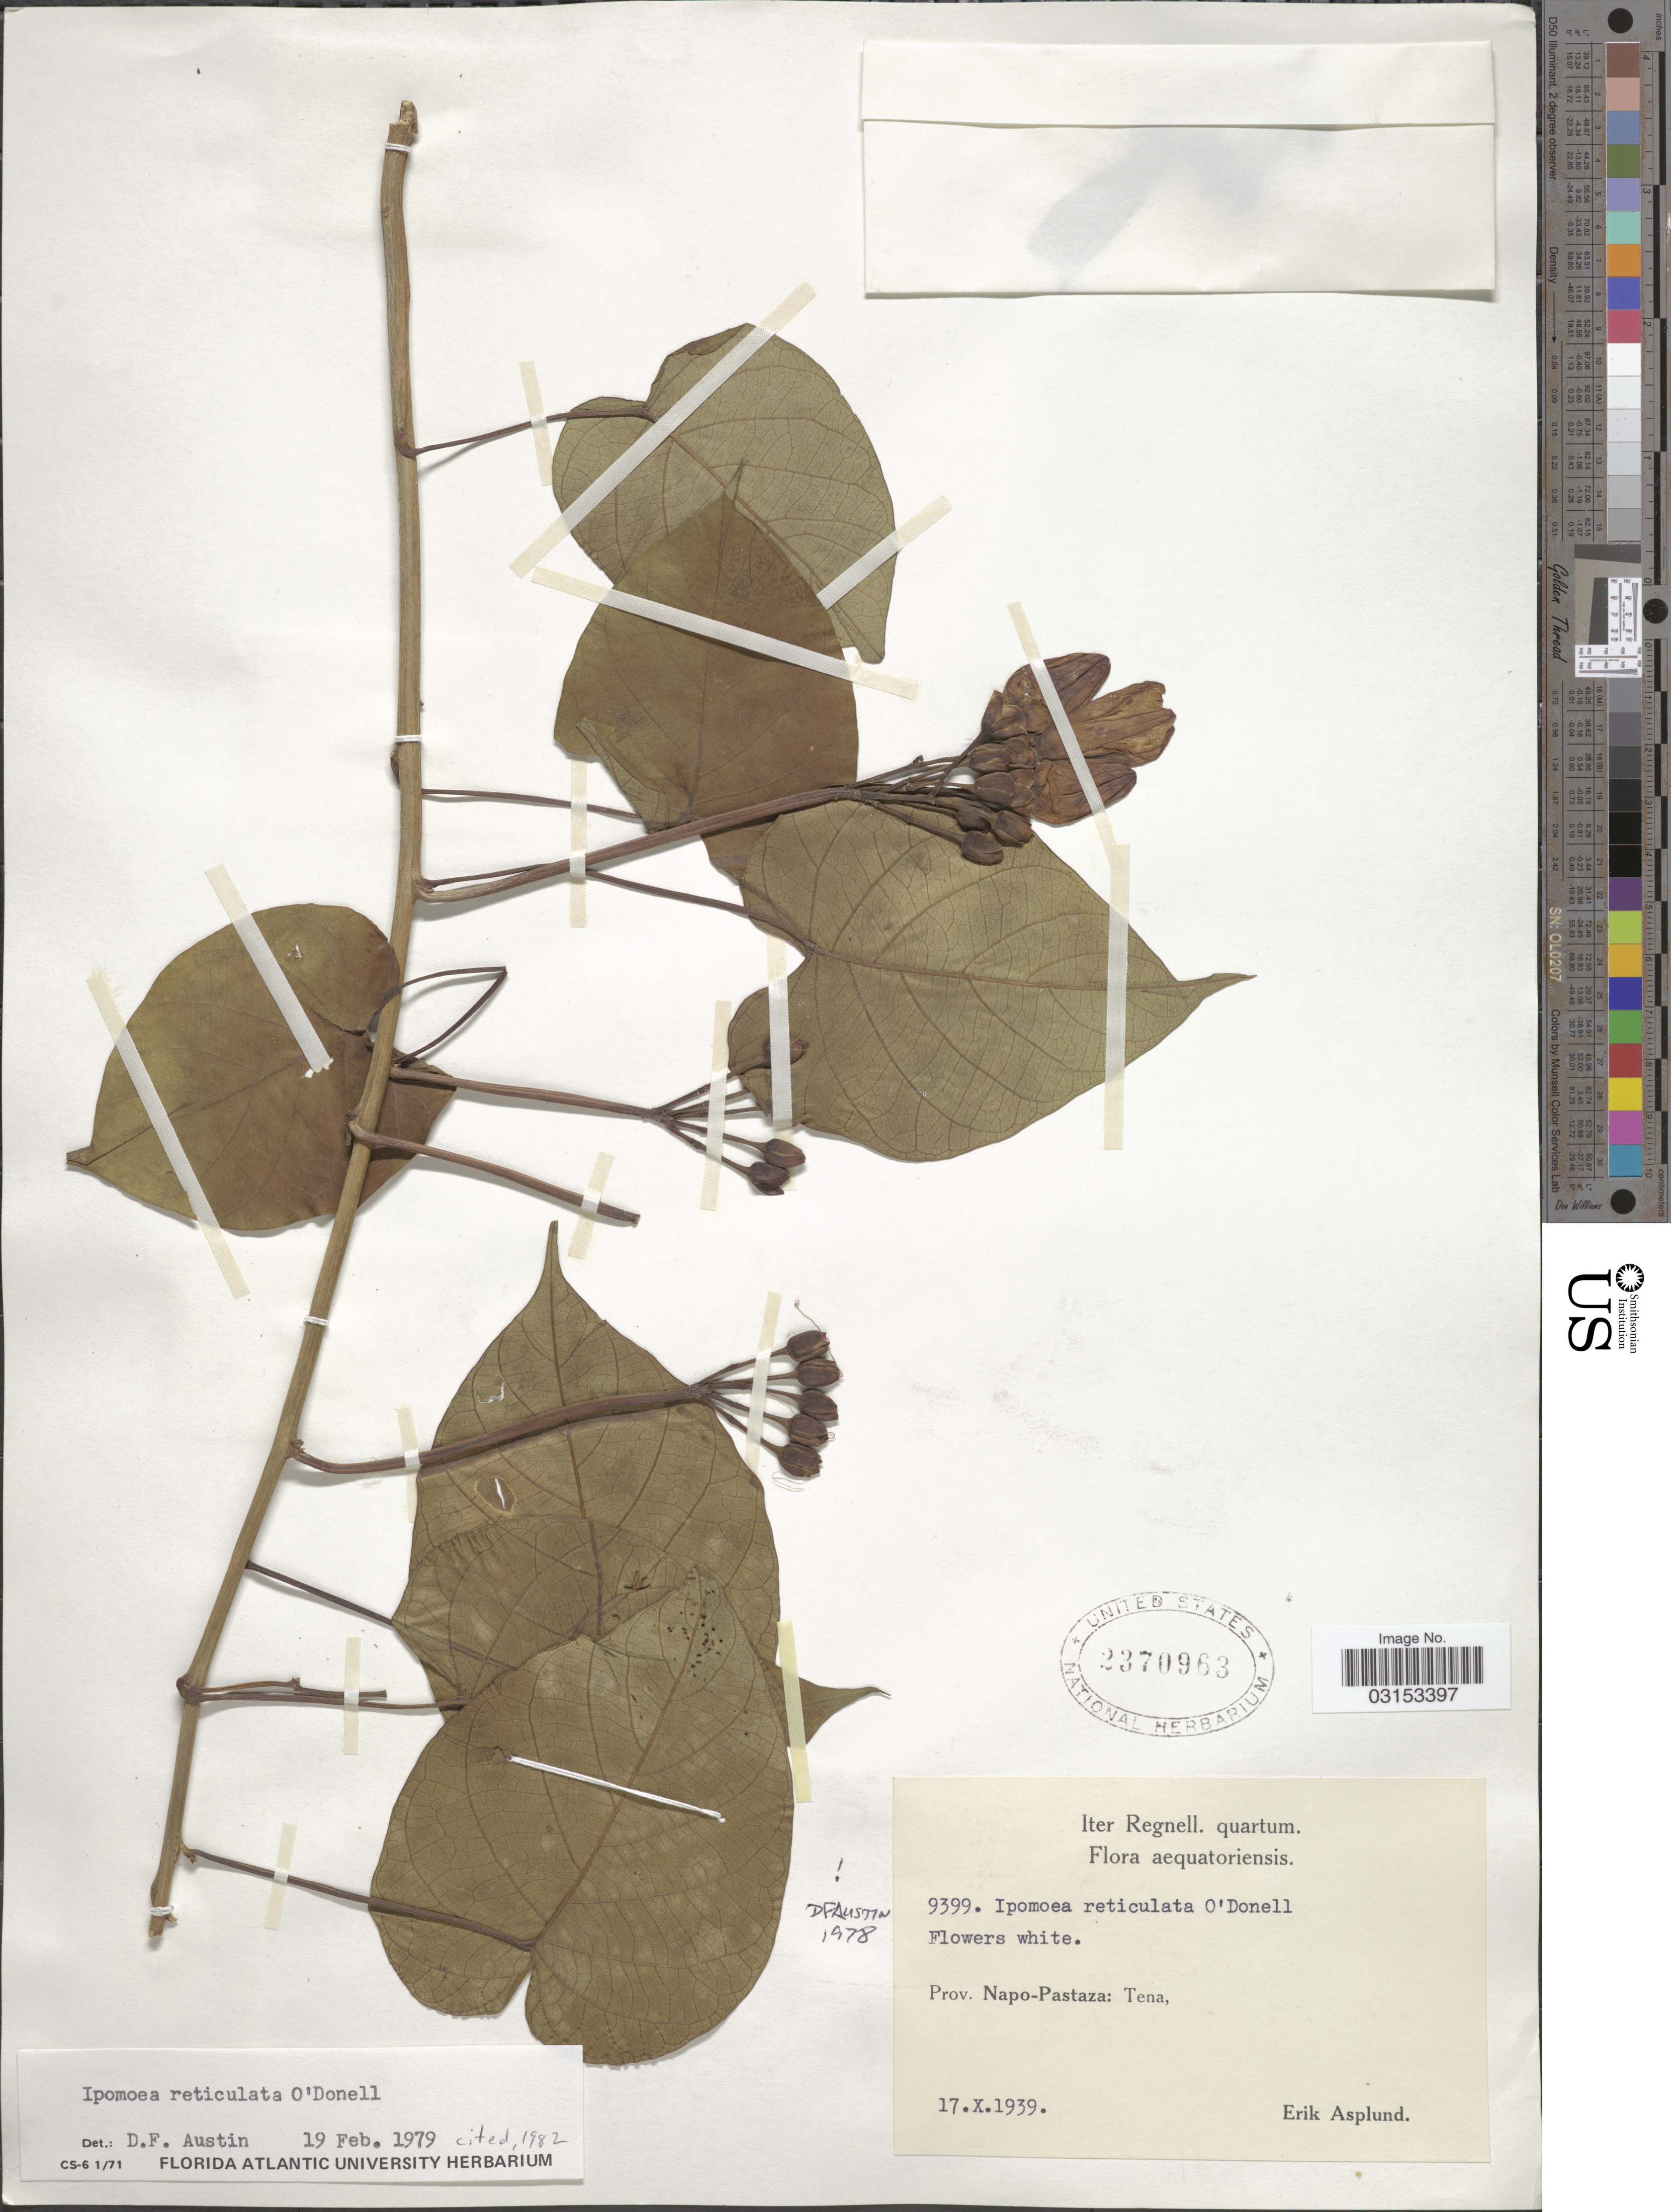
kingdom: Plantae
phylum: Tracheophyta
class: Magnoliopsida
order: Solanales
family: Convolvulaceae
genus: Ipomoea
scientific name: Ipomoea reticulata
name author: O'Donell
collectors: E. Asplund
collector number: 9399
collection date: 1939-10-17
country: Ecuador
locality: Prov. Napo-Pastaza: Tena.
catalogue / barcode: US 2370963